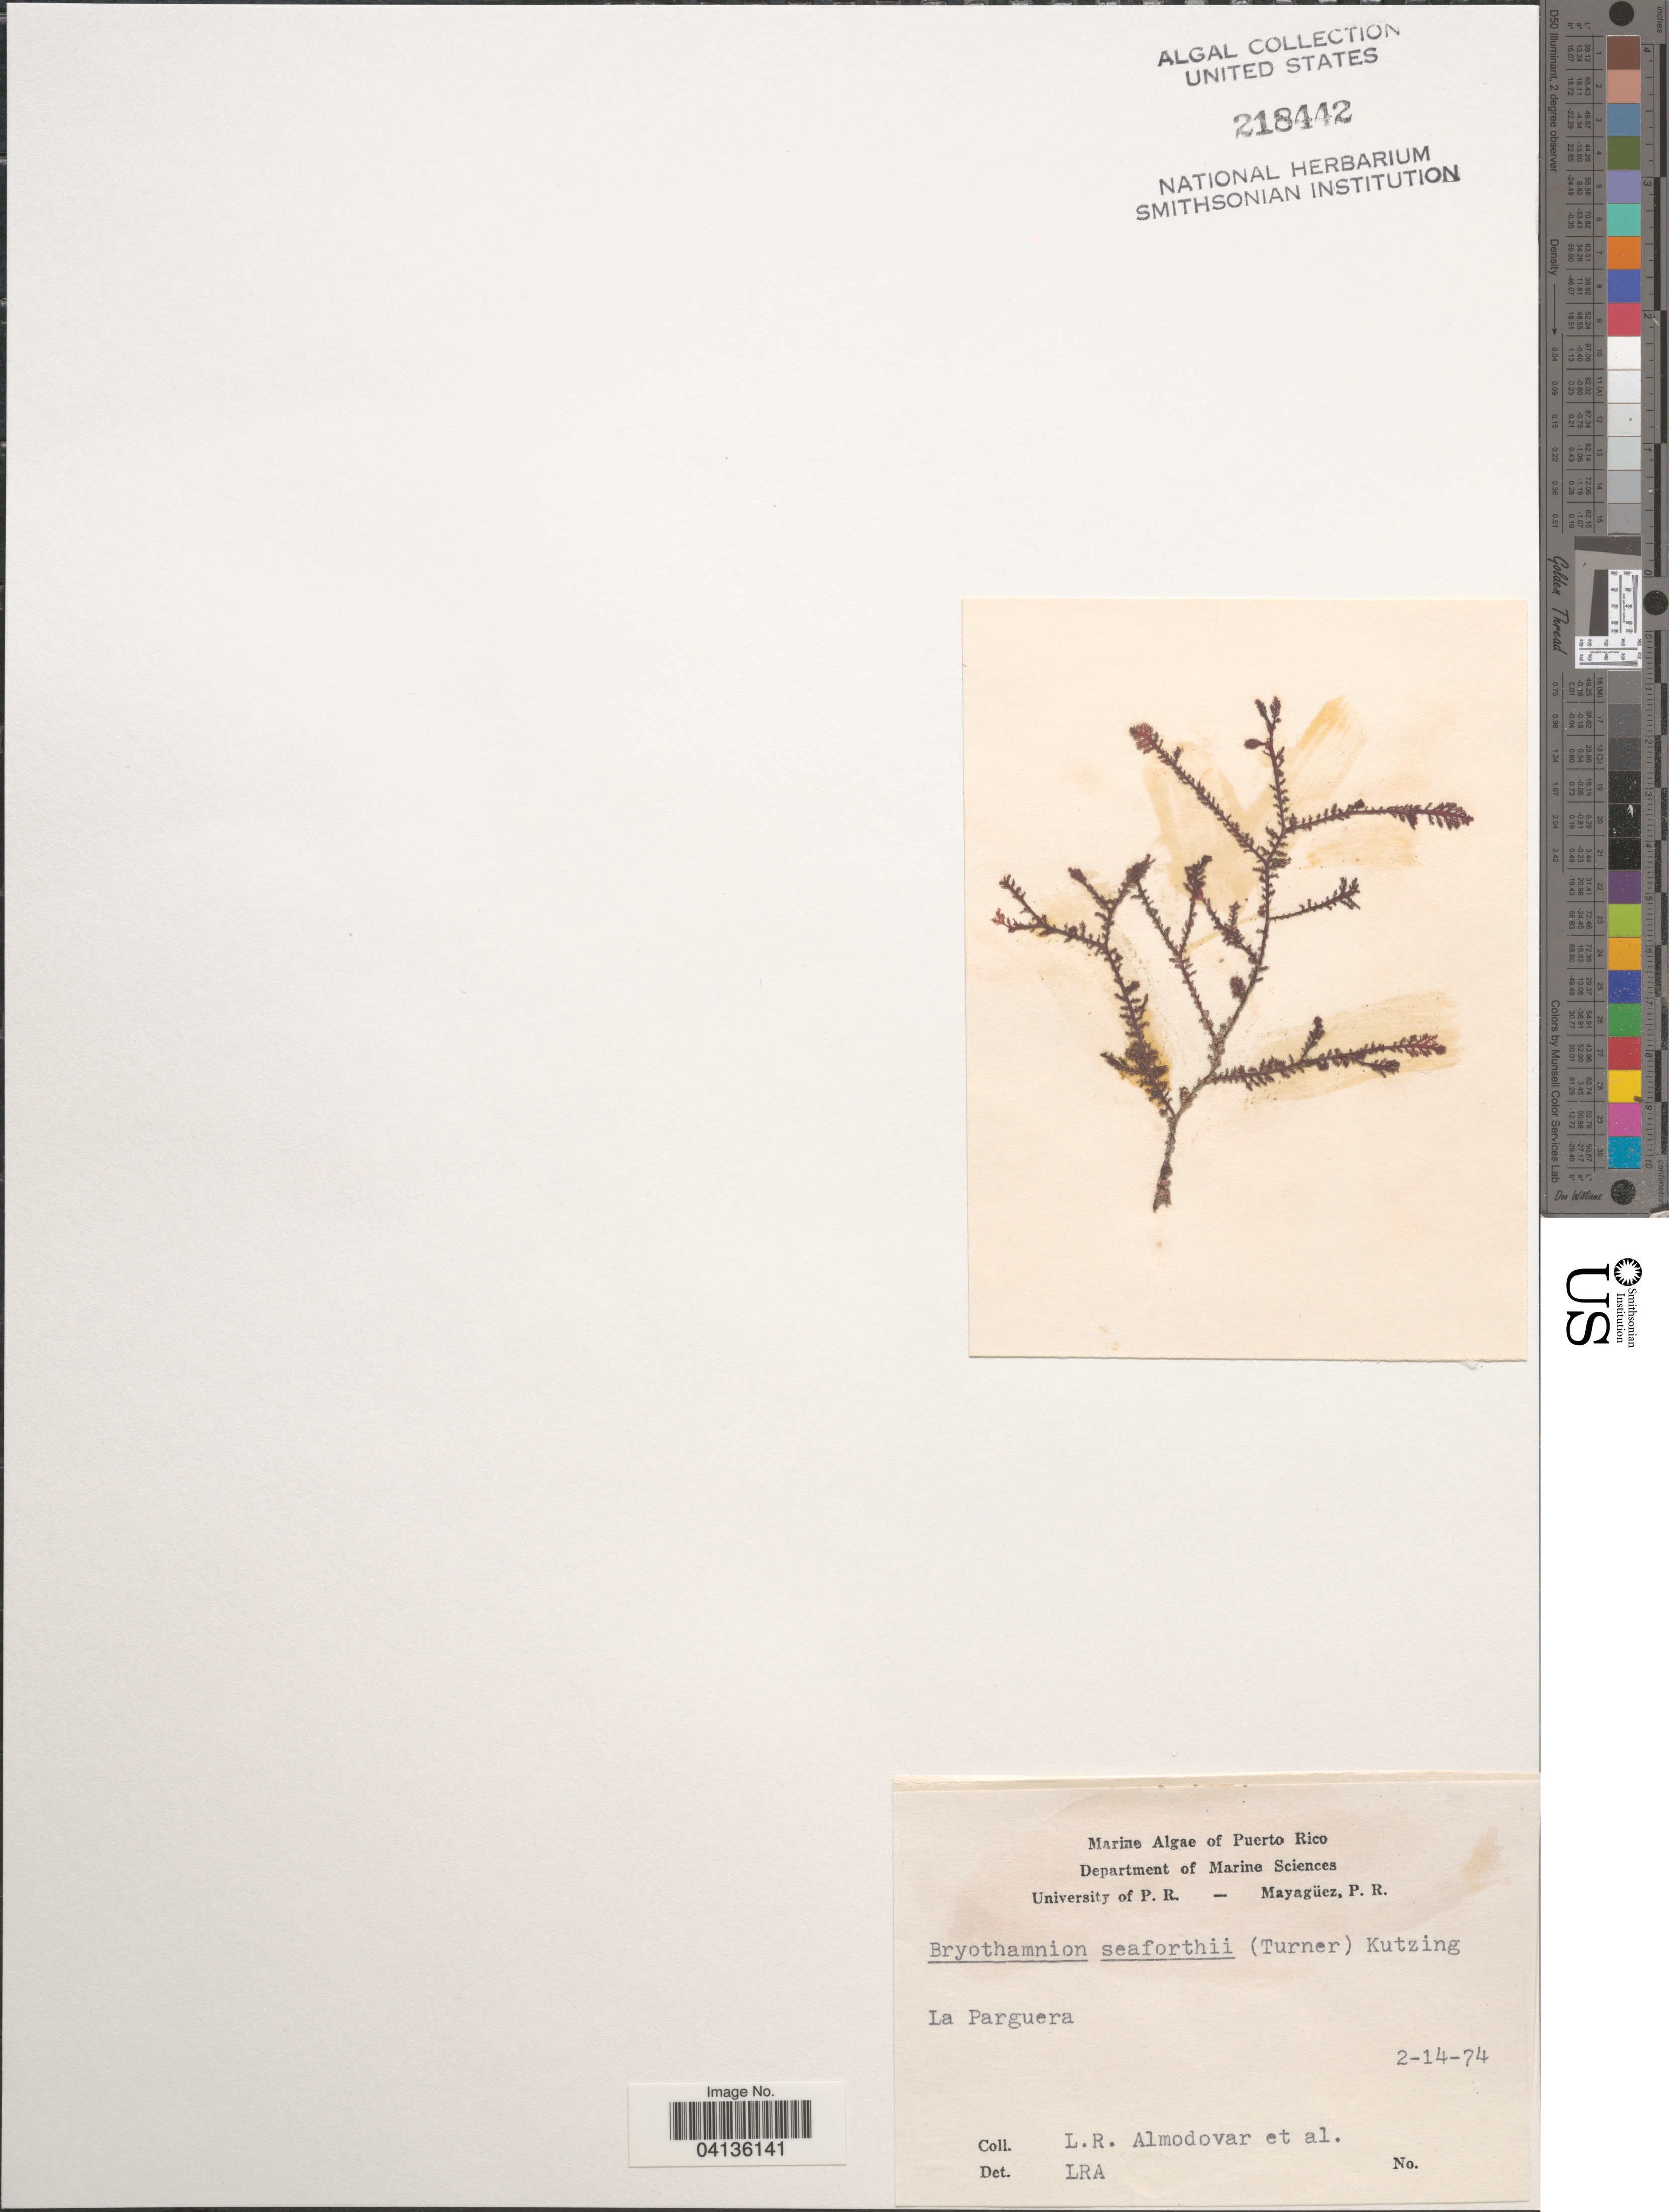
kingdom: Plantae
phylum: Rhodophyta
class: Florideophyceae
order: Ceramiales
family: Rhodomelaceae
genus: Bryothamnion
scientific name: Bryothamnion seaforthii f. disticha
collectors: L. Almodovar & et al.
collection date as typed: Transcribed d/m/y: 14/2/74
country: Puerto Rico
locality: La Parguera.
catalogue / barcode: US 218442